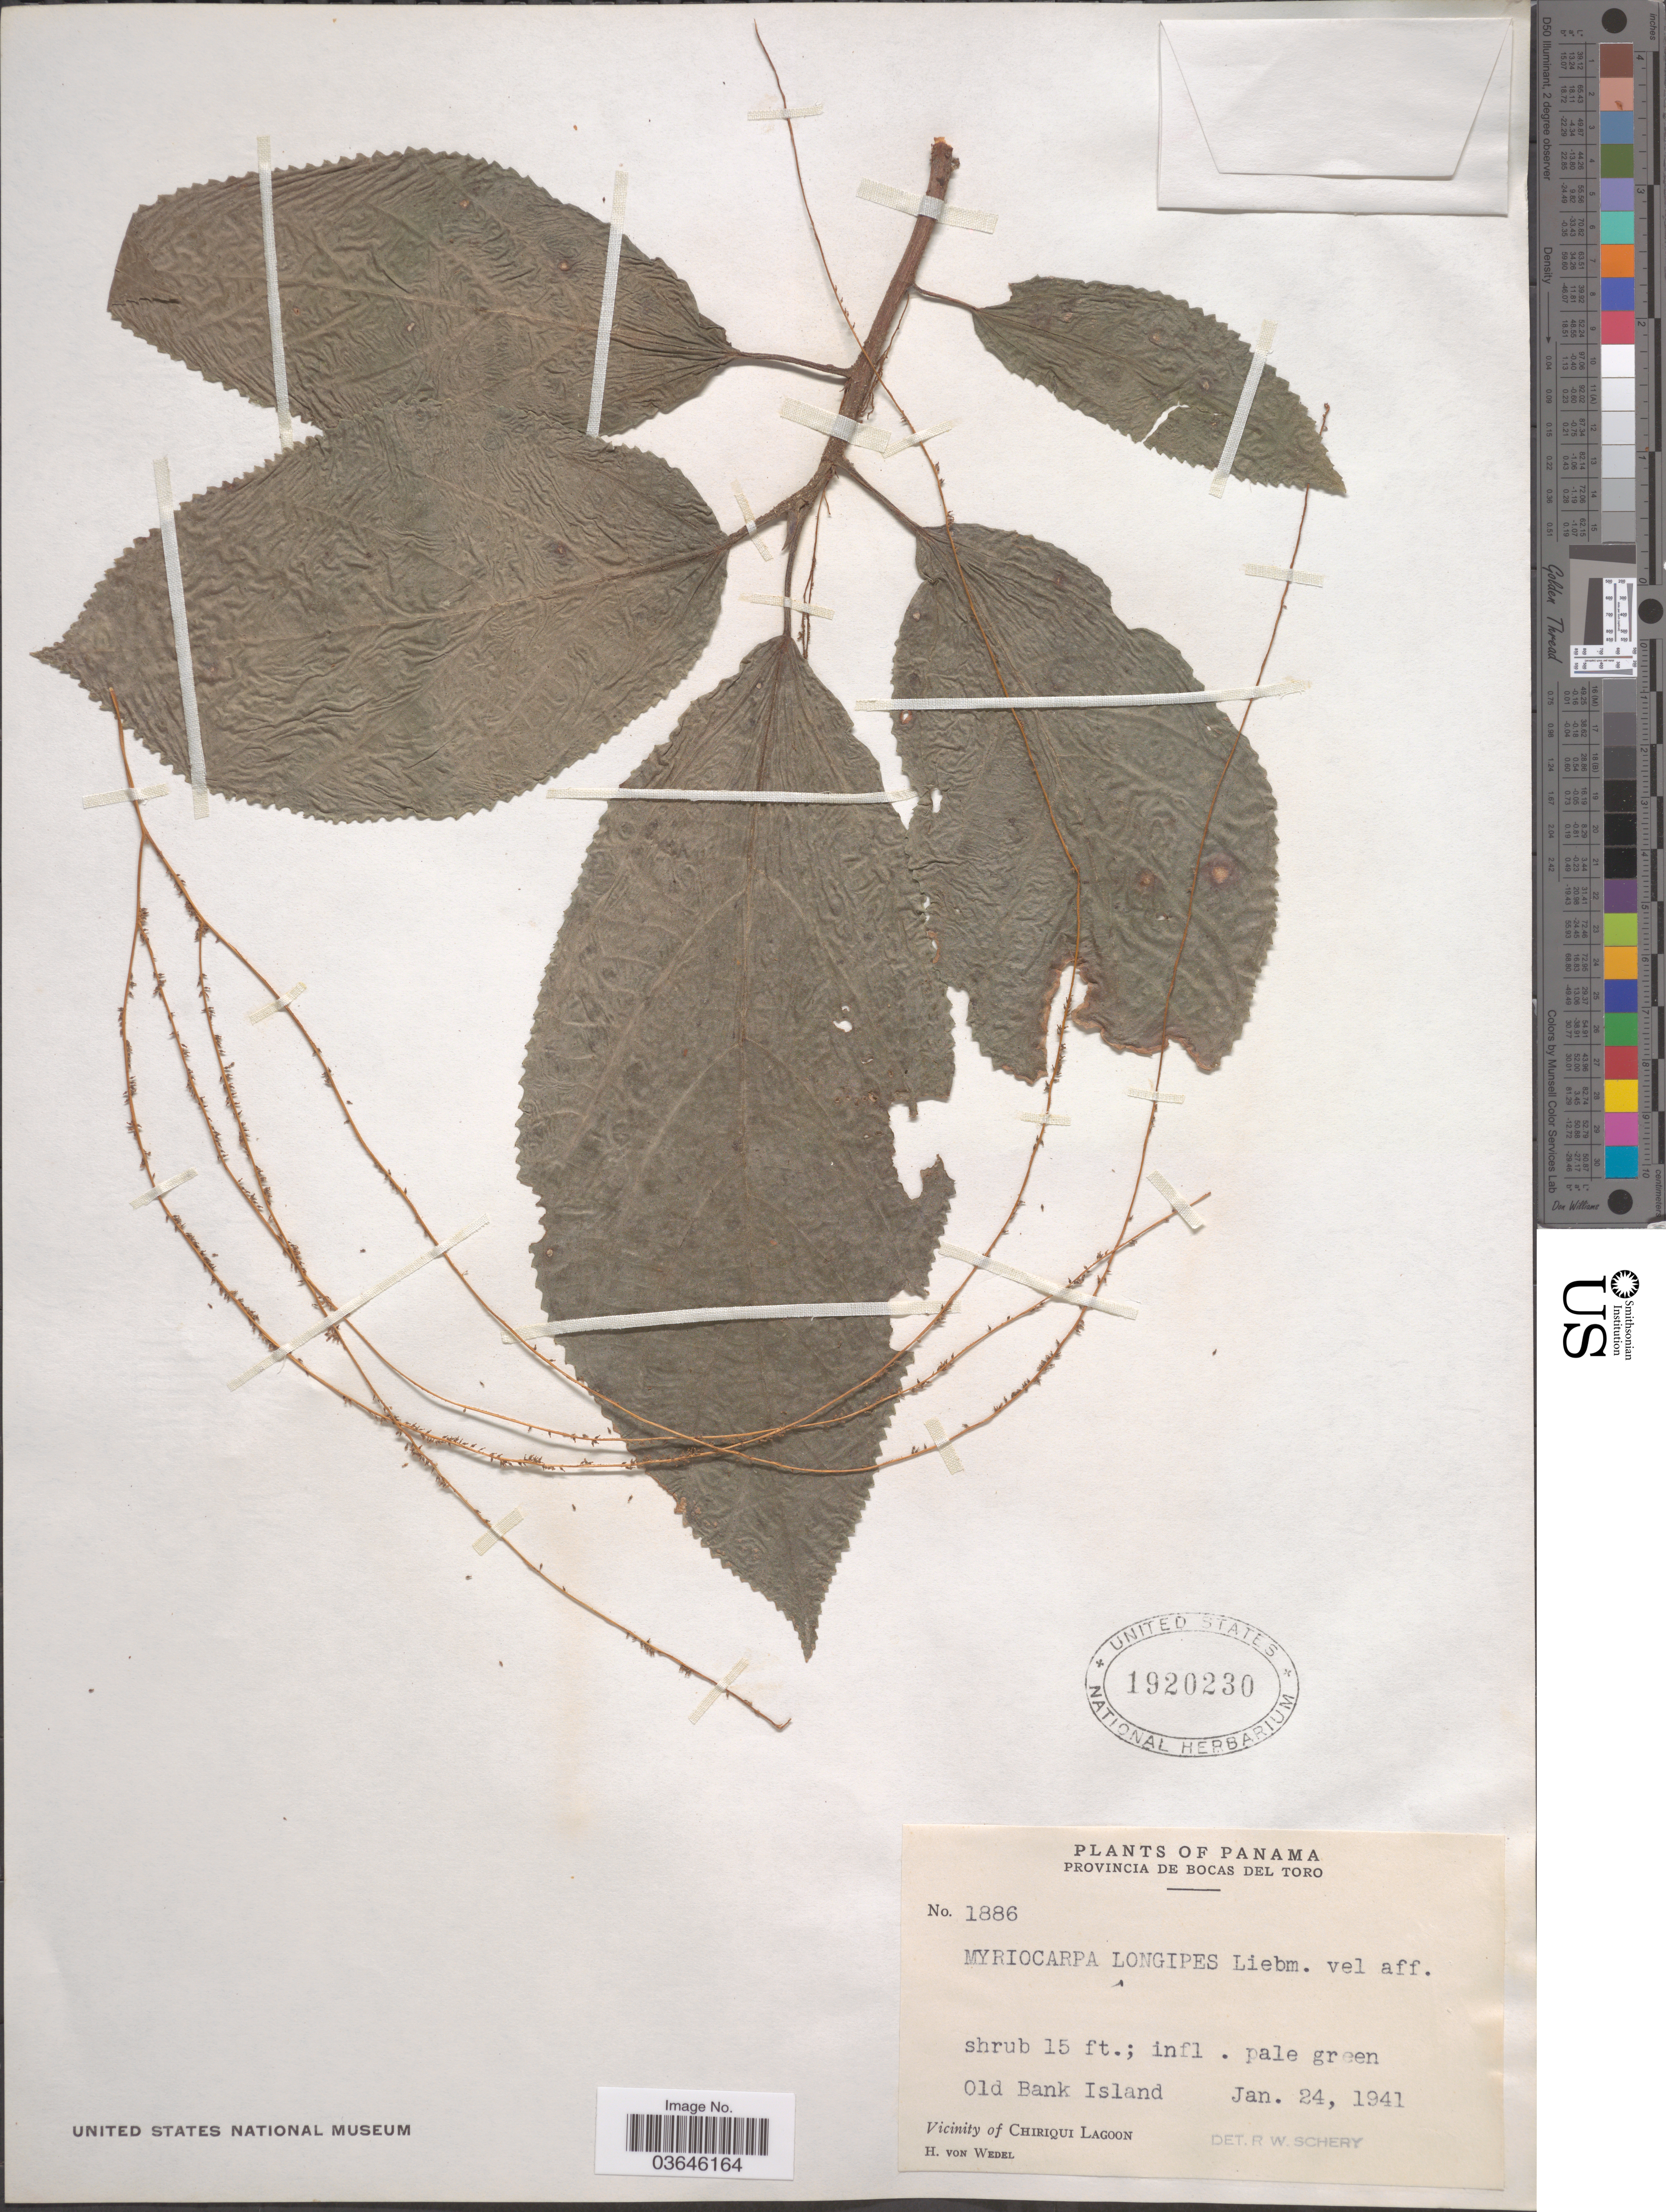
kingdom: Plantae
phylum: Tracheophyta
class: Magnoliopsida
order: Rosales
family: Urticaceae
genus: Myriocarpa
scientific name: Myriocarpa yzabalensis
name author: (Donn. Sm.) Killip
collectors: H. von Wedel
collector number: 1886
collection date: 1941-01-24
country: Panama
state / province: Bocas del Toro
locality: Old Bank Island. Vicinity of Chiriqui Lagoon.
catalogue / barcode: US 1920230